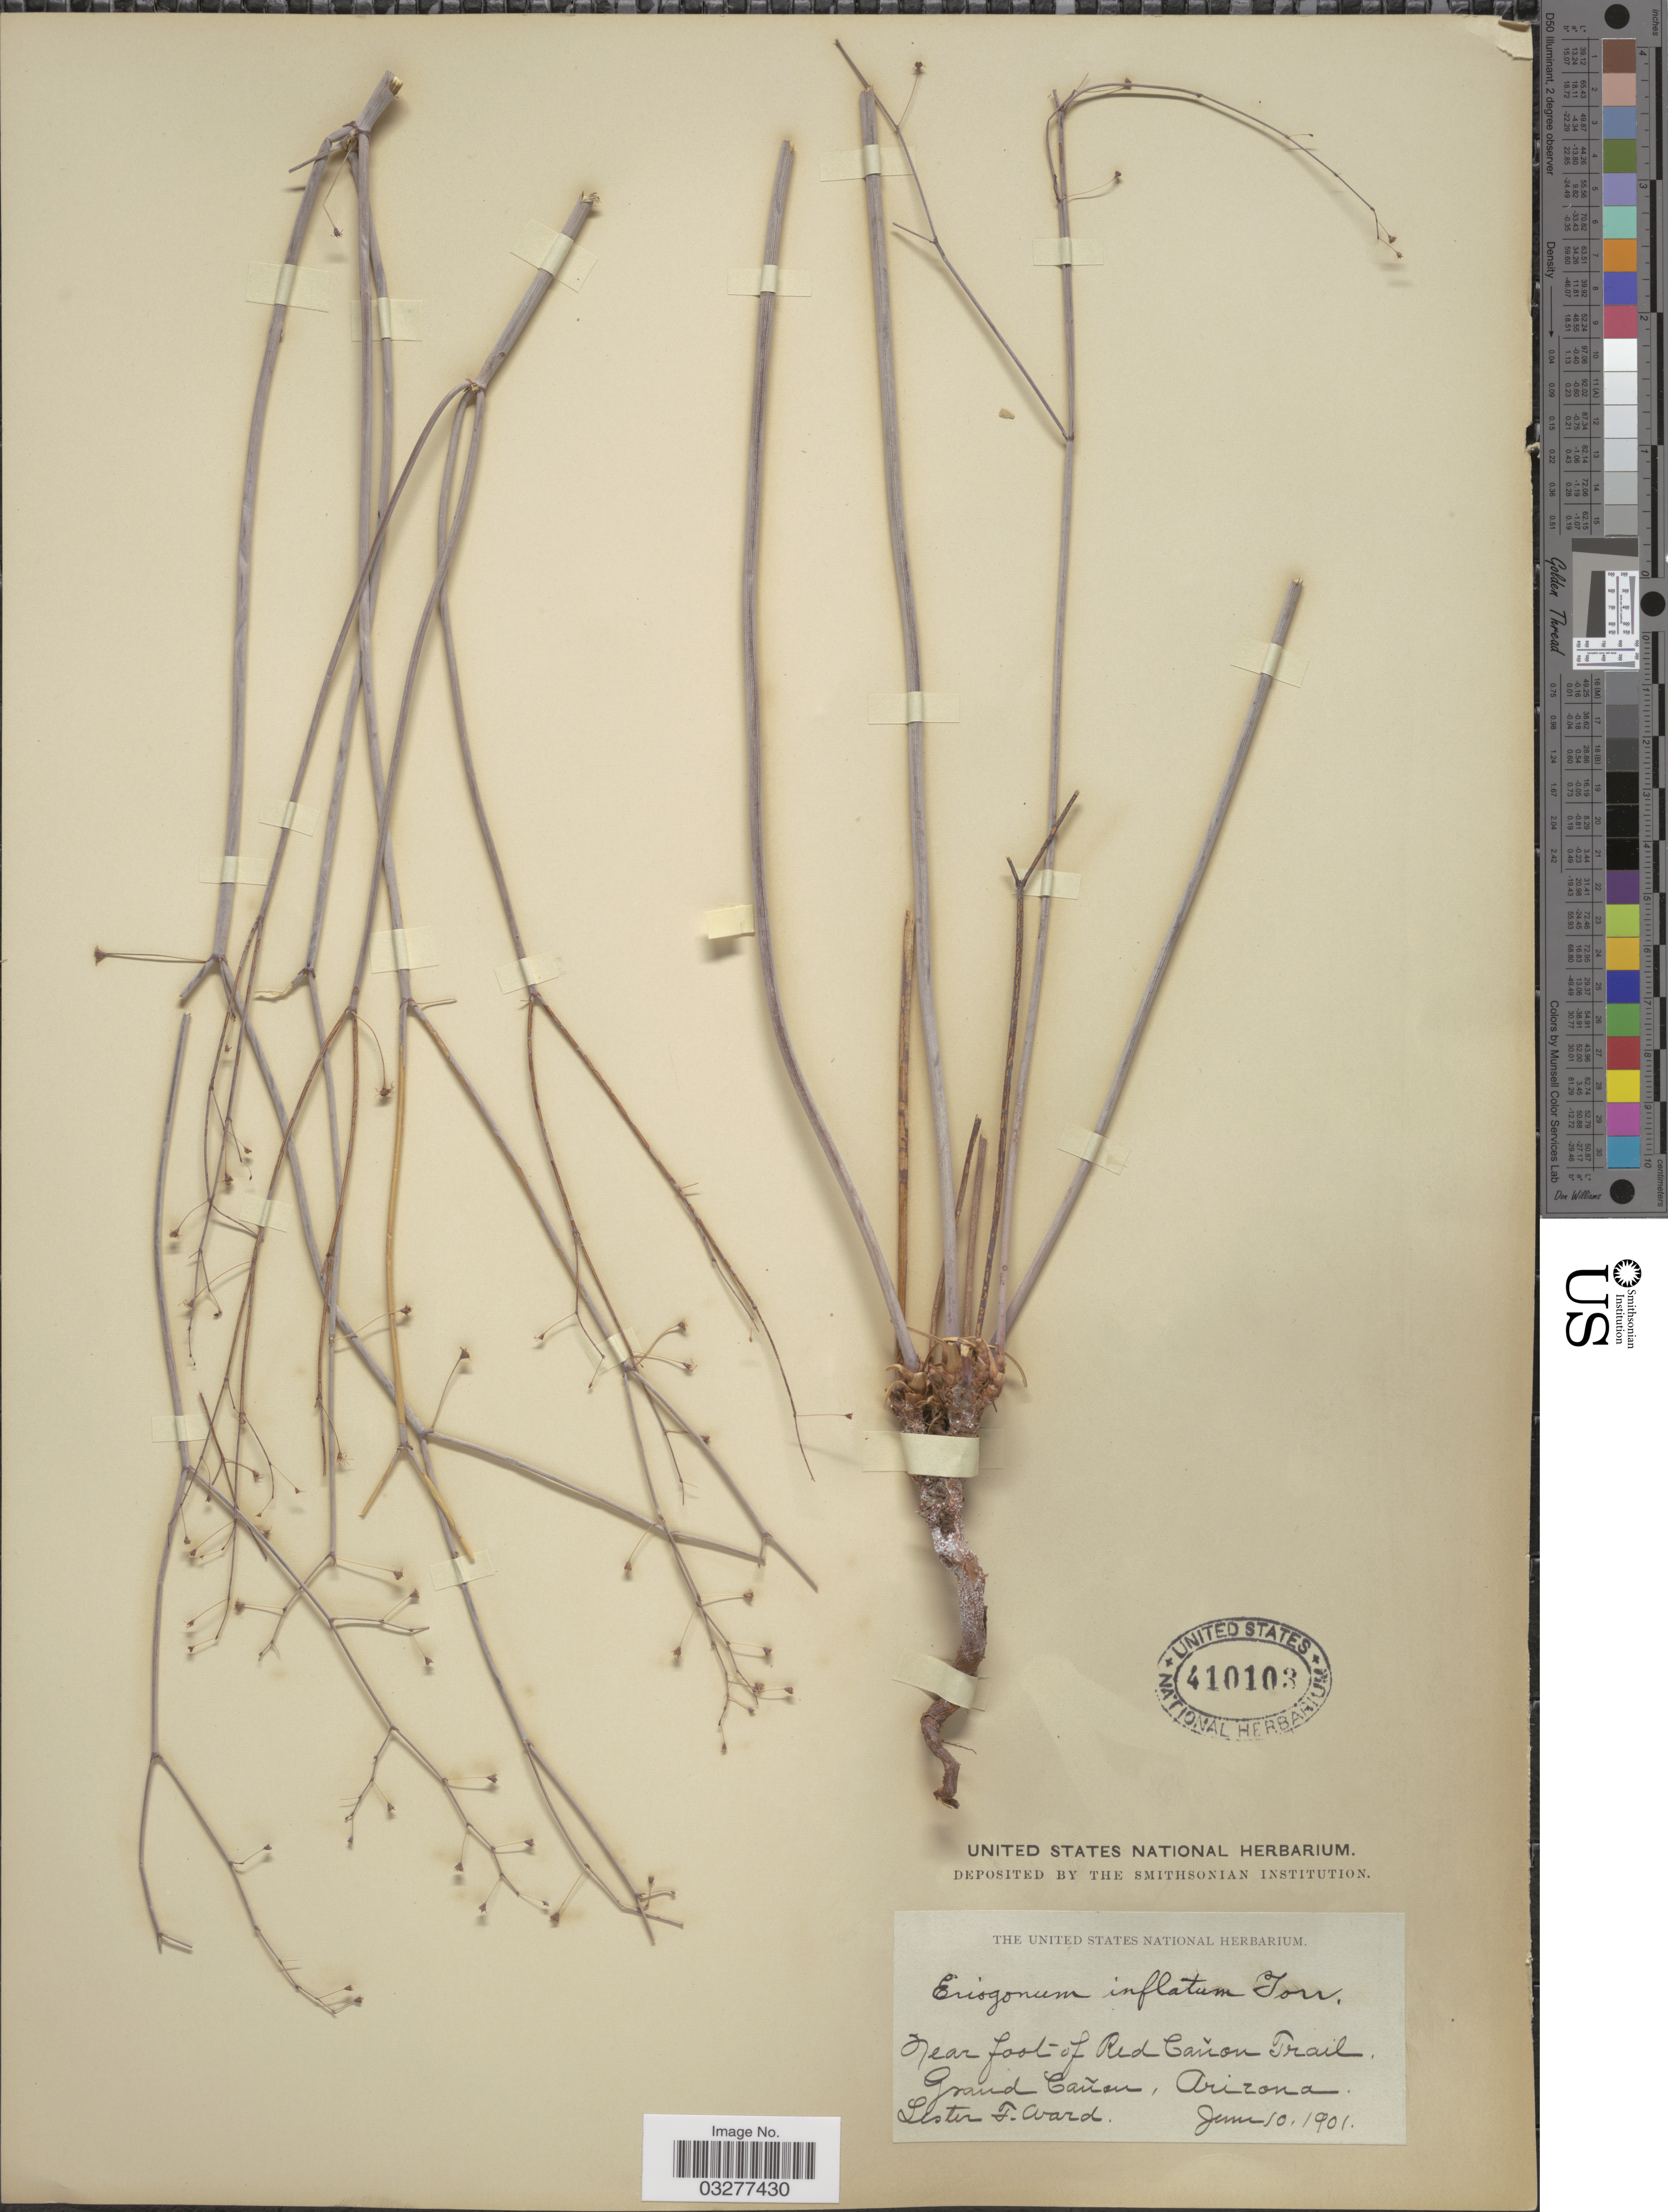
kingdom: Plantae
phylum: Tracheophyta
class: Magnoliopsida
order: Caryophyllales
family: Polygonaceae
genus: Eriogonum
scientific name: Eriogonum inflatum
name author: Torr. & Frém.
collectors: L. F. Ward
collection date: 1901-06-10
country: United States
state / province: Arizona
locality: Near foot of Red Cañon Trail. Grand Cañon.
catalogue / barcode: US 410103